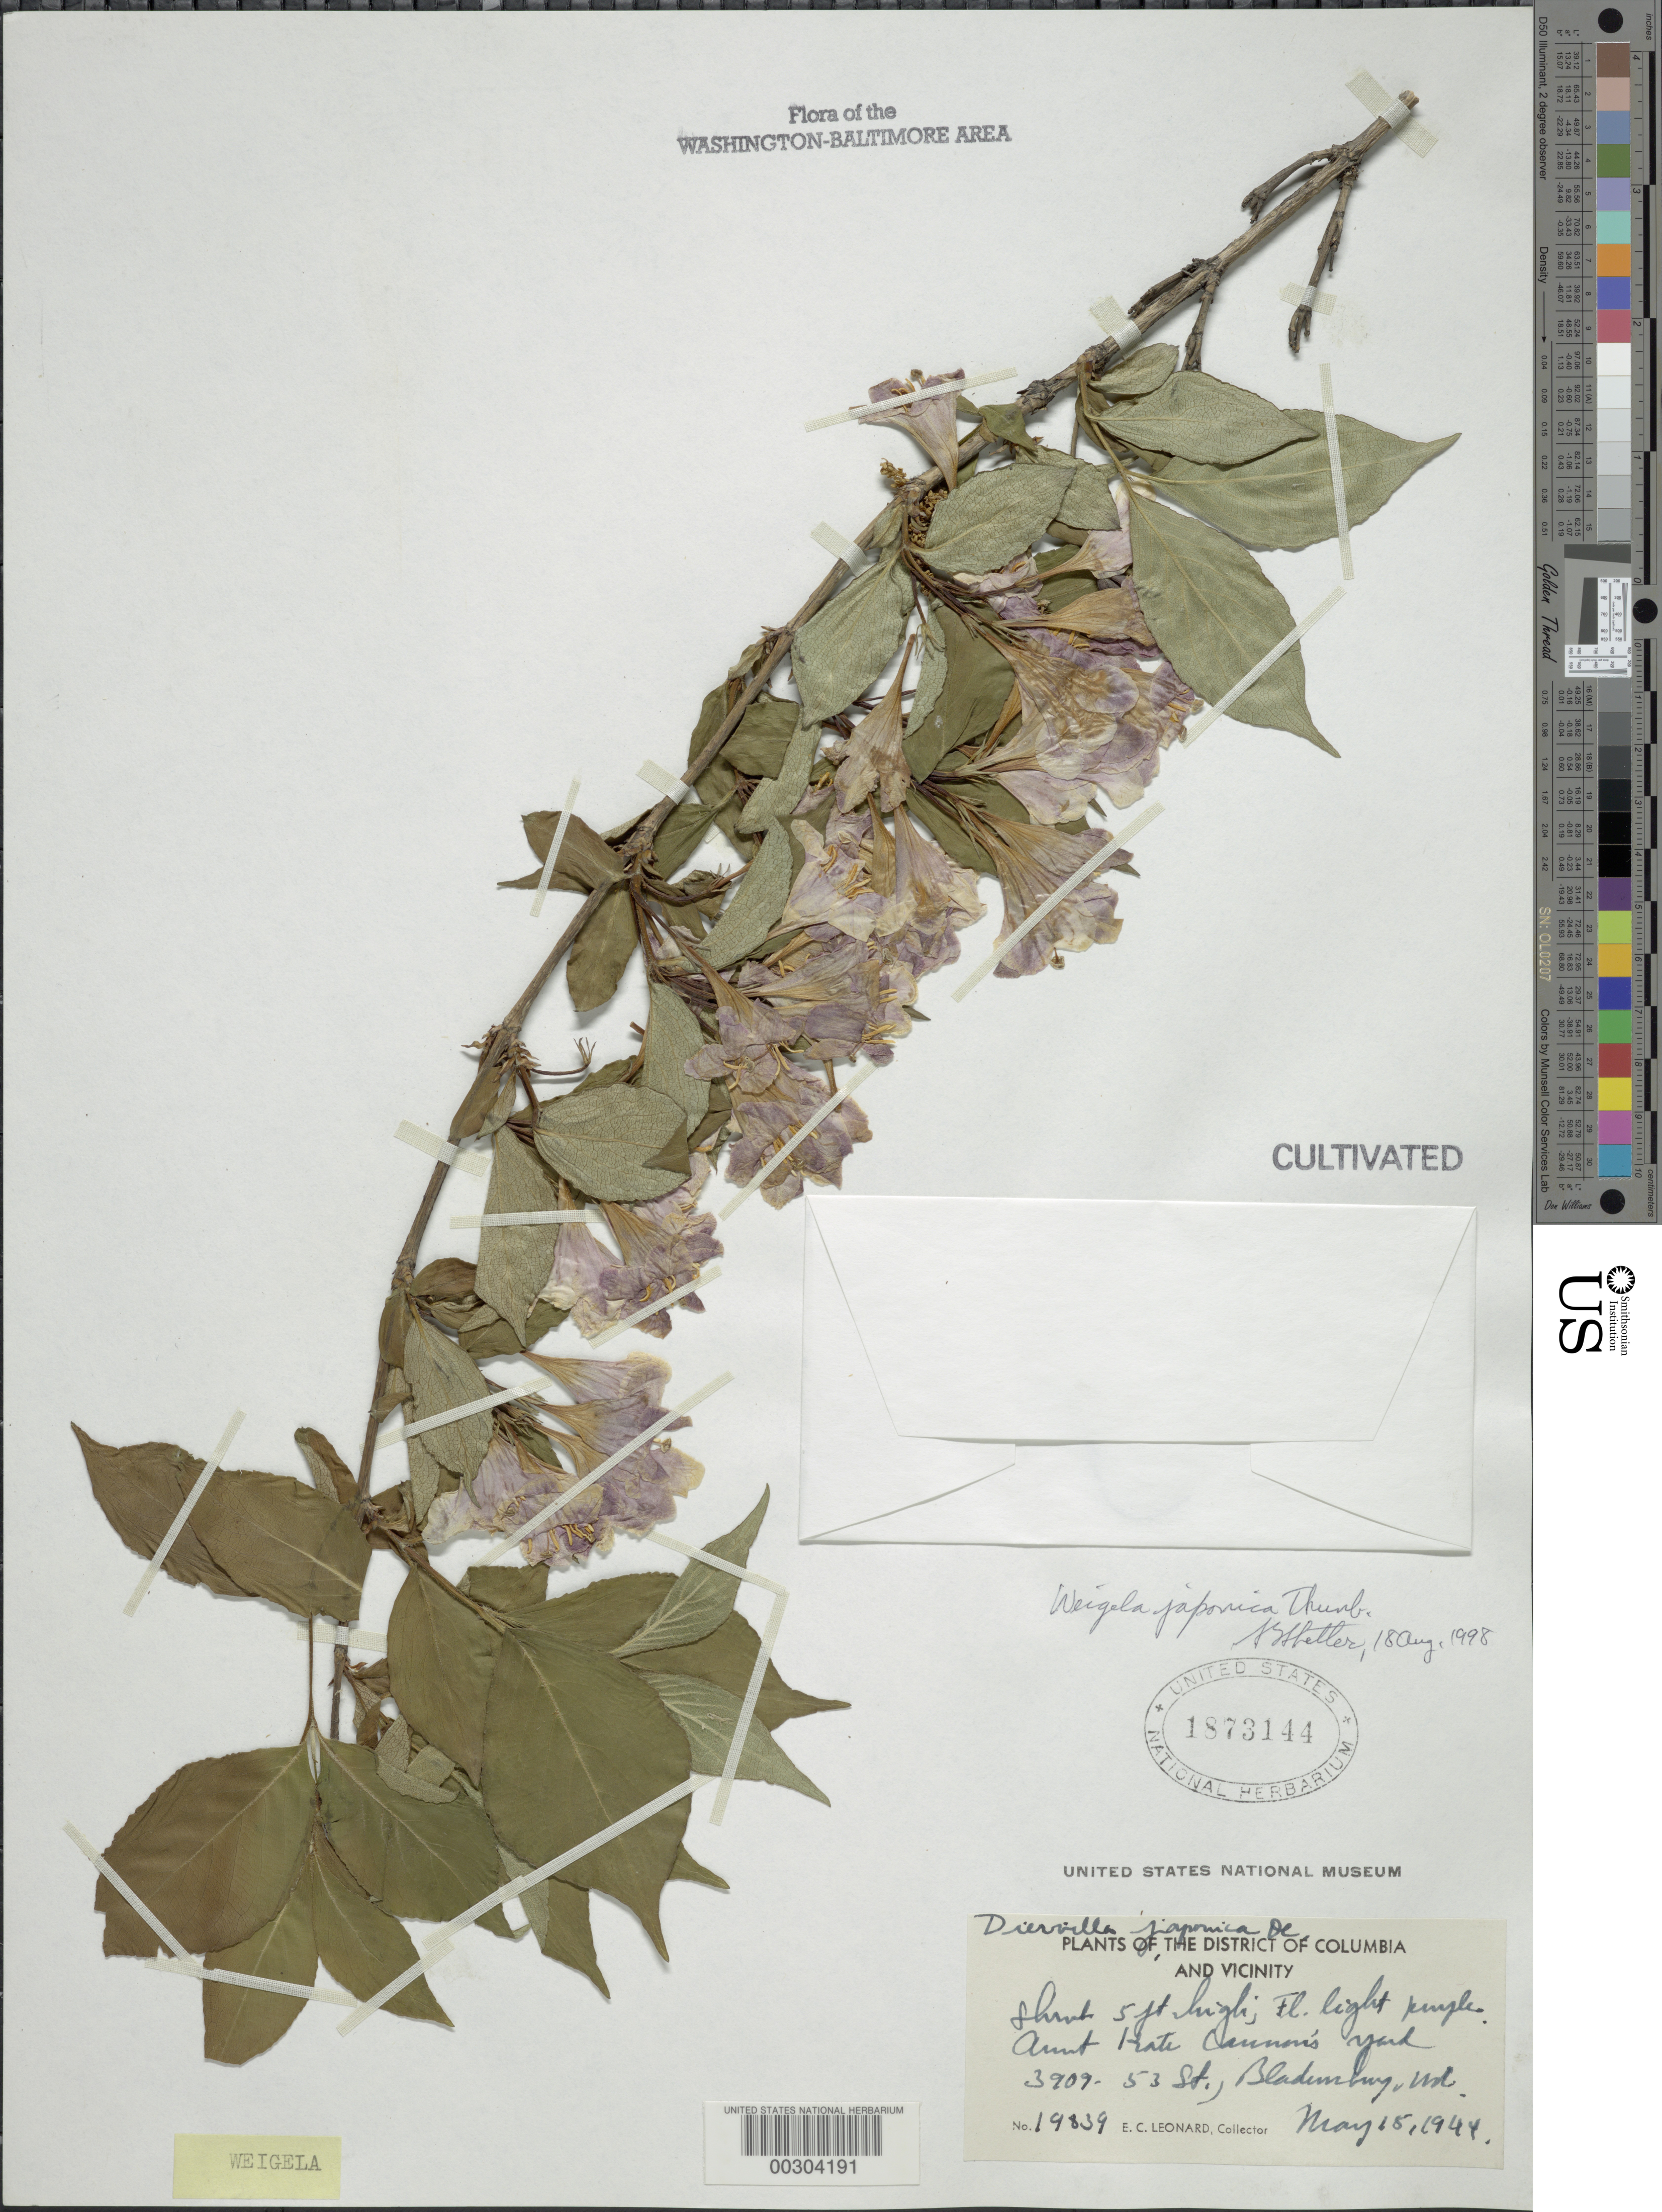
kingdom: Plantae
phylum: Tracheophyta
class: Magnoliopsida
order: Dipsacales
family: Caprifoliaceae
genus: Weigela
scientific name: Weigela japonica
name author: Thunb.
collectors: E. C. Leonard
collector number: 19839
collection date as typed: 15 May 1944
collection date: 1944-05-15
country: United States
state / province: Maryland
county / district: Prince George's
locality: Bladensburg, 3909 53 St, Aunt Kate Cannon's yard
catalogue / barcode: US 1873144